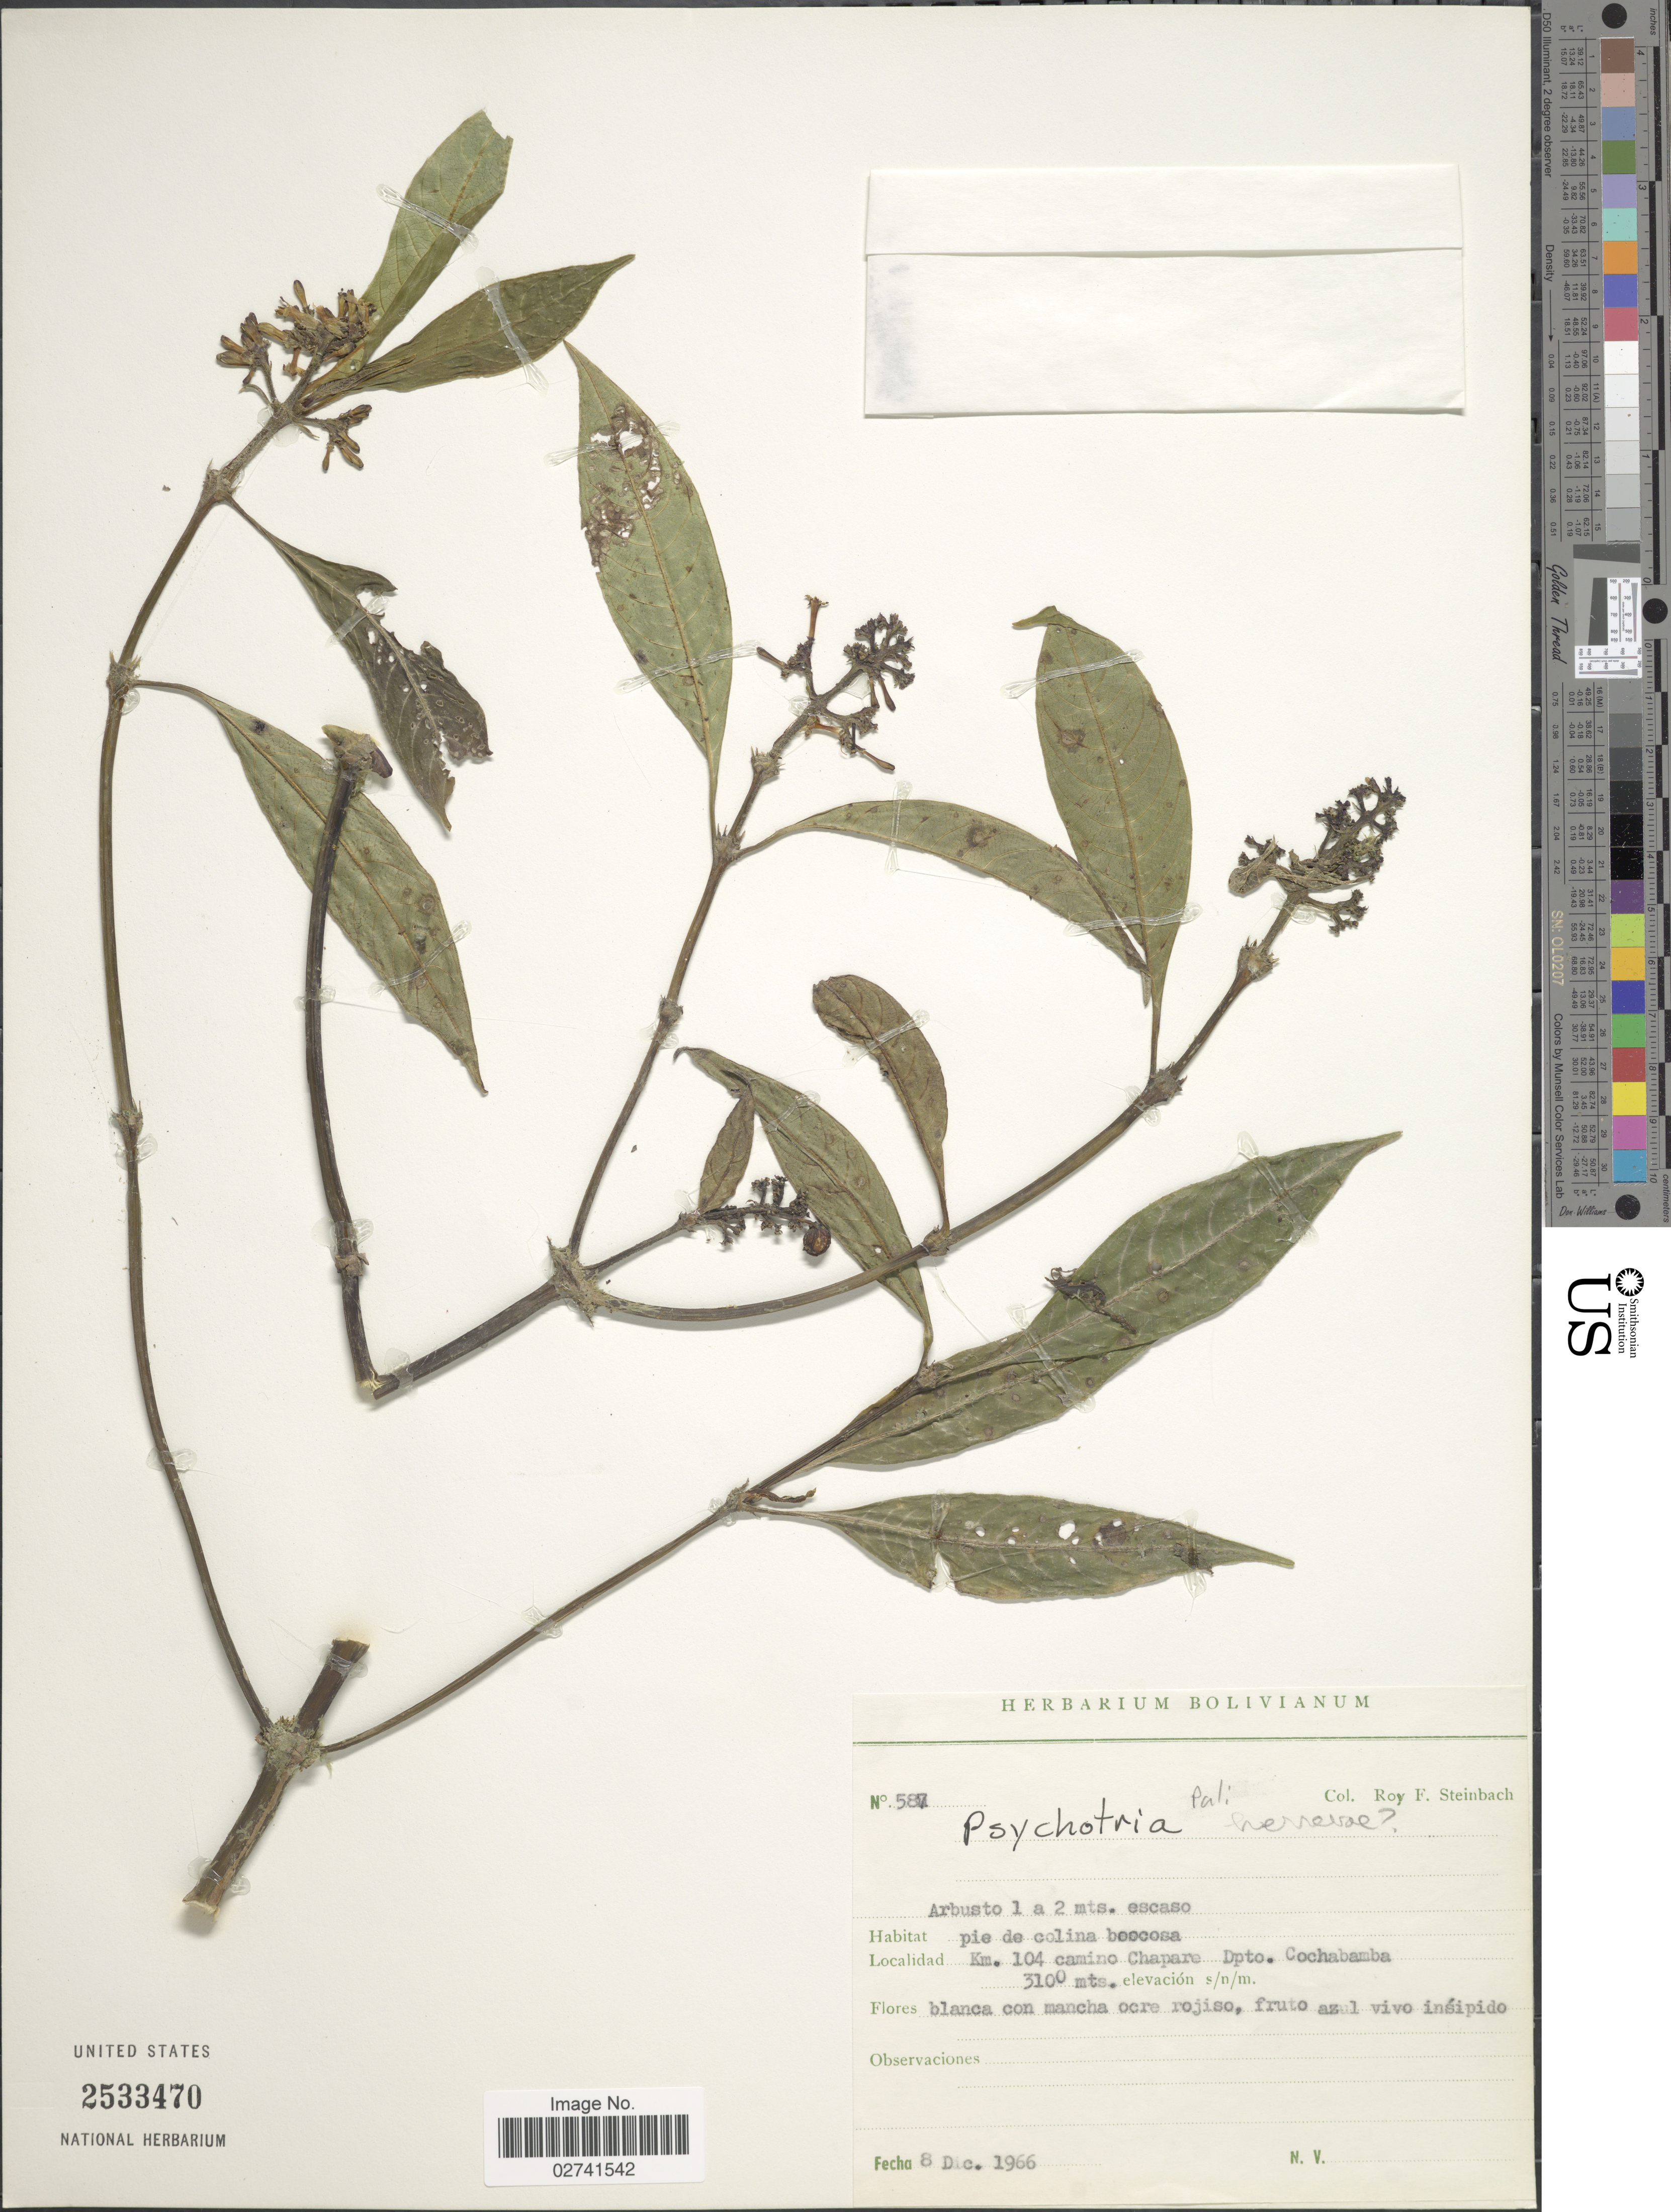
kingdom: Plantae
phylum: Tracheophyta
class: Magnoliopsida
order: Gentianales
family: Rubiaceae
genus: Palicourea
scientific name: Palicourea herrerae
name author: Standl.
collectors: R. F. Steinbach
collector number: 587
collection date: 1966-12-08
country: Bolivia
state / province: Cochabamba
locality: Km 104 camino, Chapare, Dpto. Cochabamba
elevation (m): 3100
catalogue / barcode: US 2533470